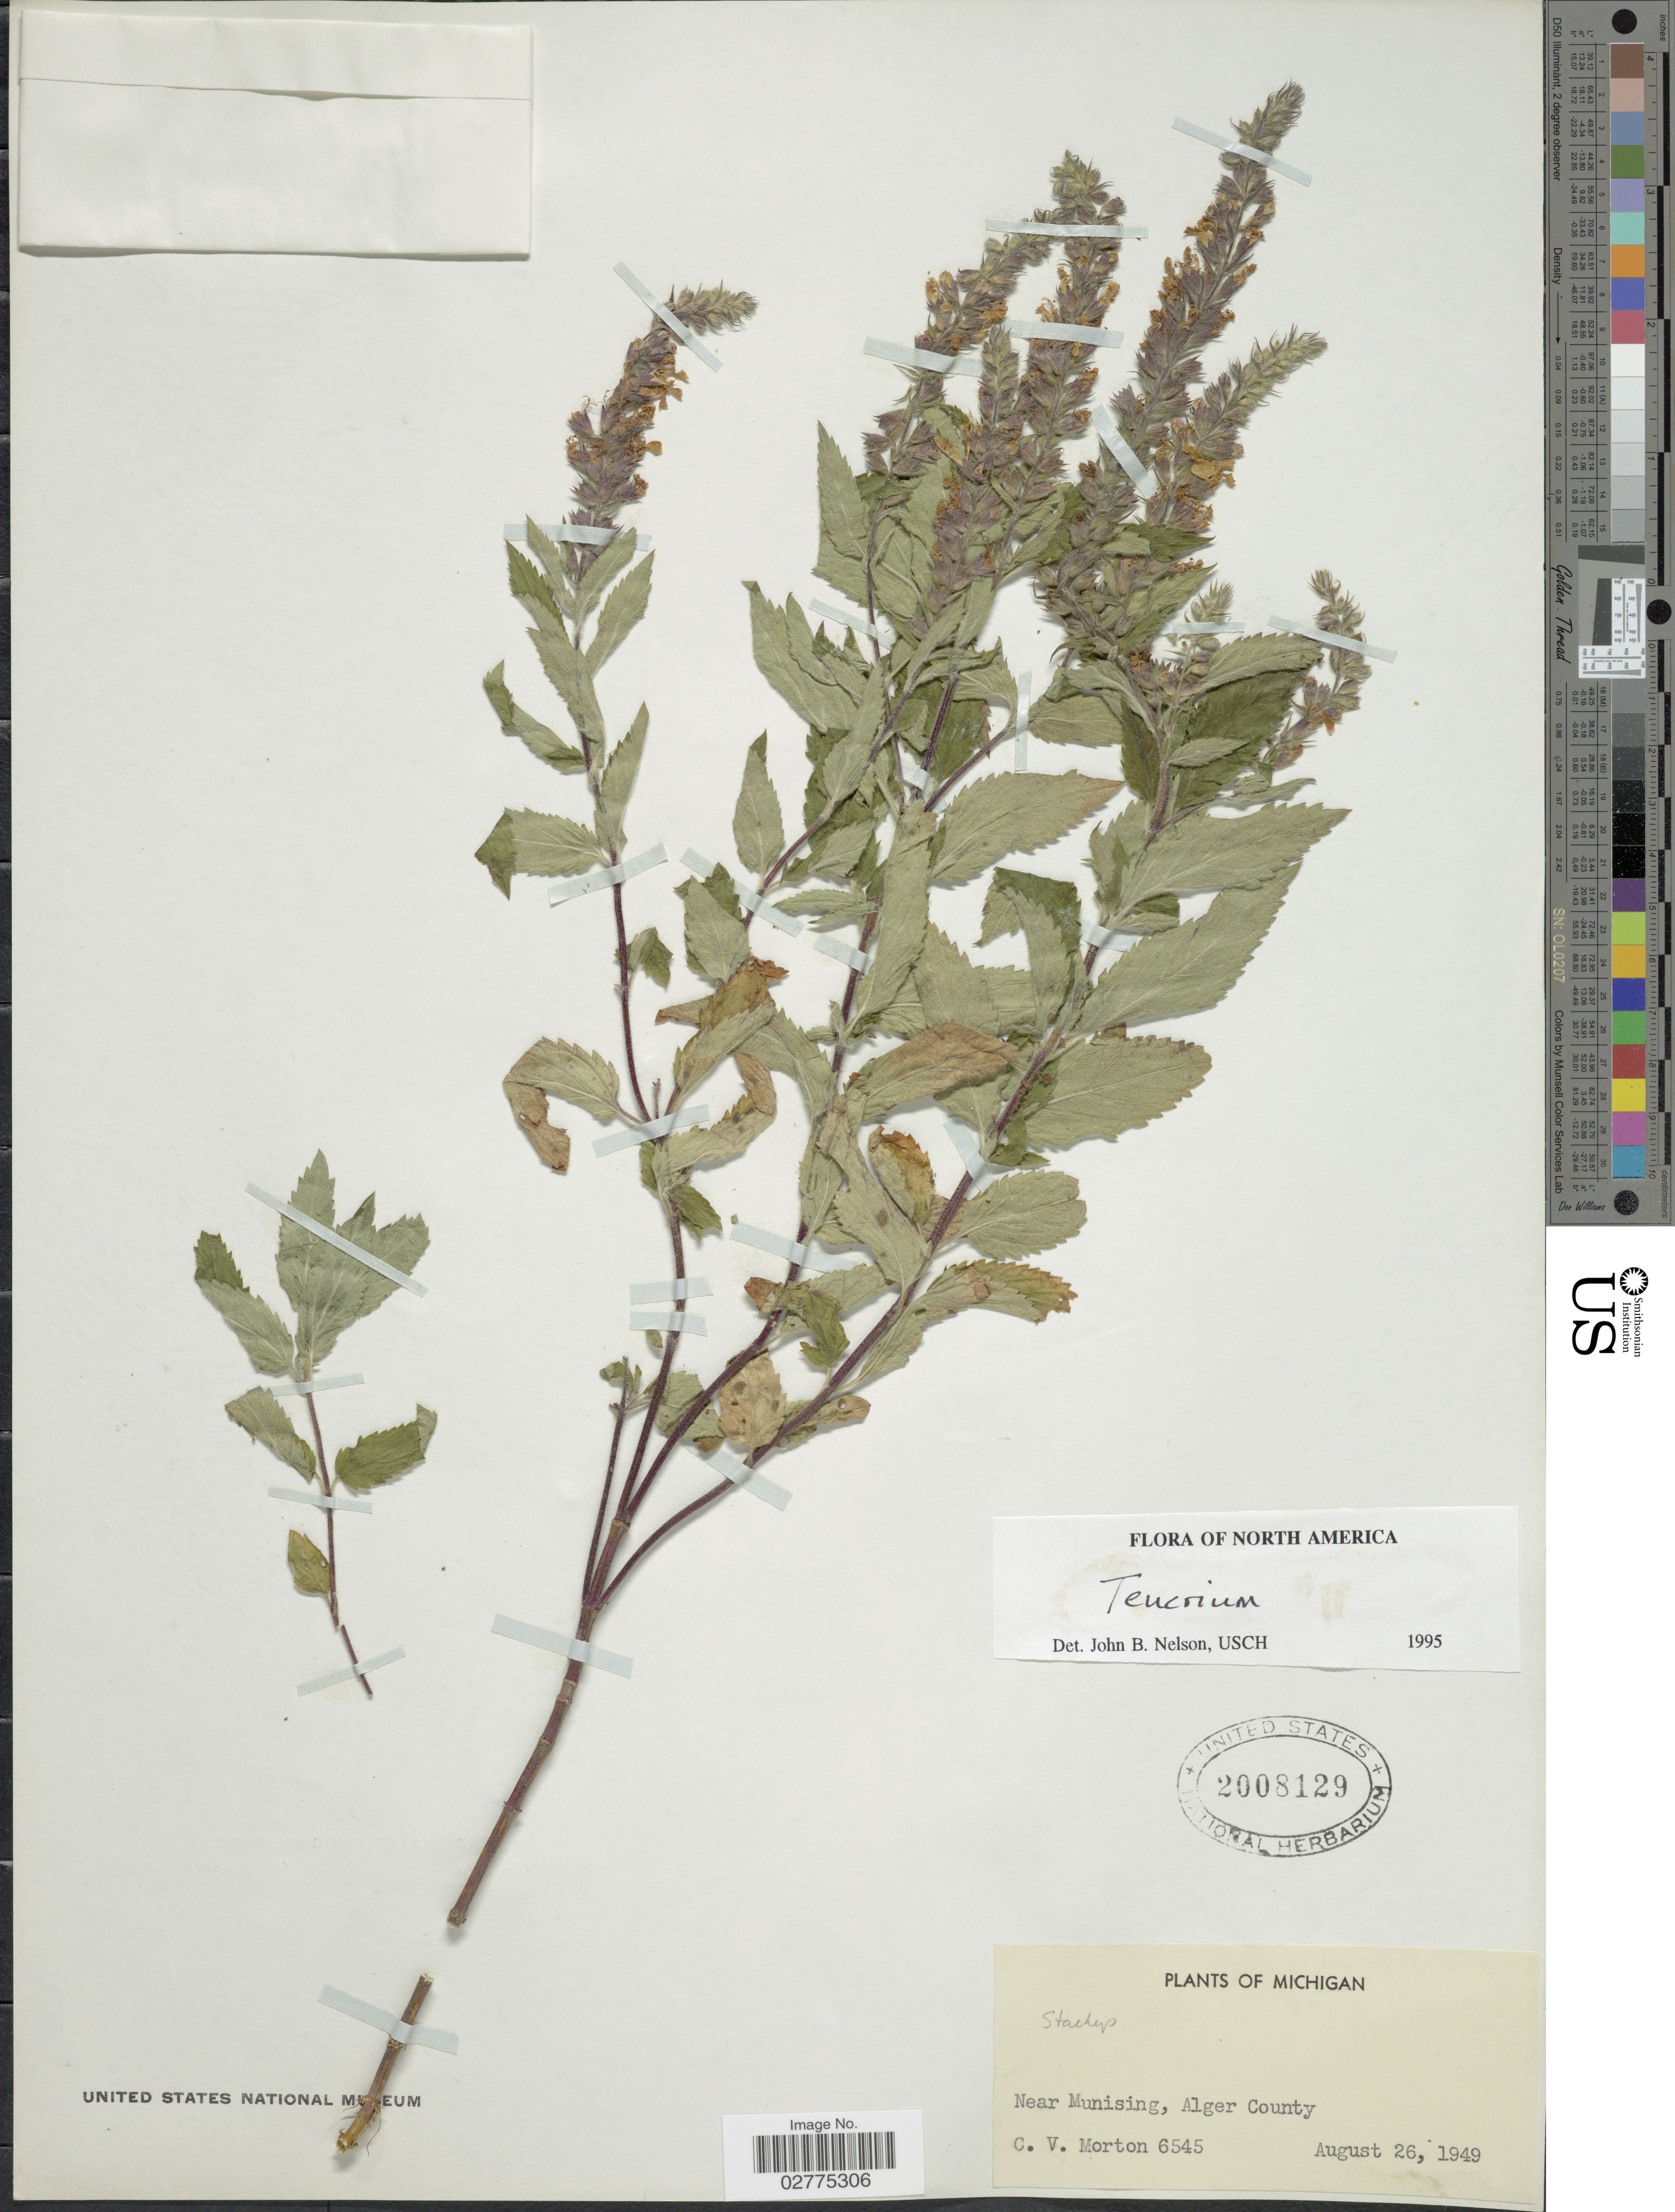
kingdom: Plantae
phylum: Tracheophyta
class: Magnoliopsida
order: Lamiales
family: Lamiaceae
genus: Teucrium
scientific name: Teucrium sp.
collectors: C. V. Morton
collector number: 6545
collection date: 1949-08-26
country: United States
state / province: Michigan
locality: Near Munising, Alger County.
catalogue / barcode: US 2008129